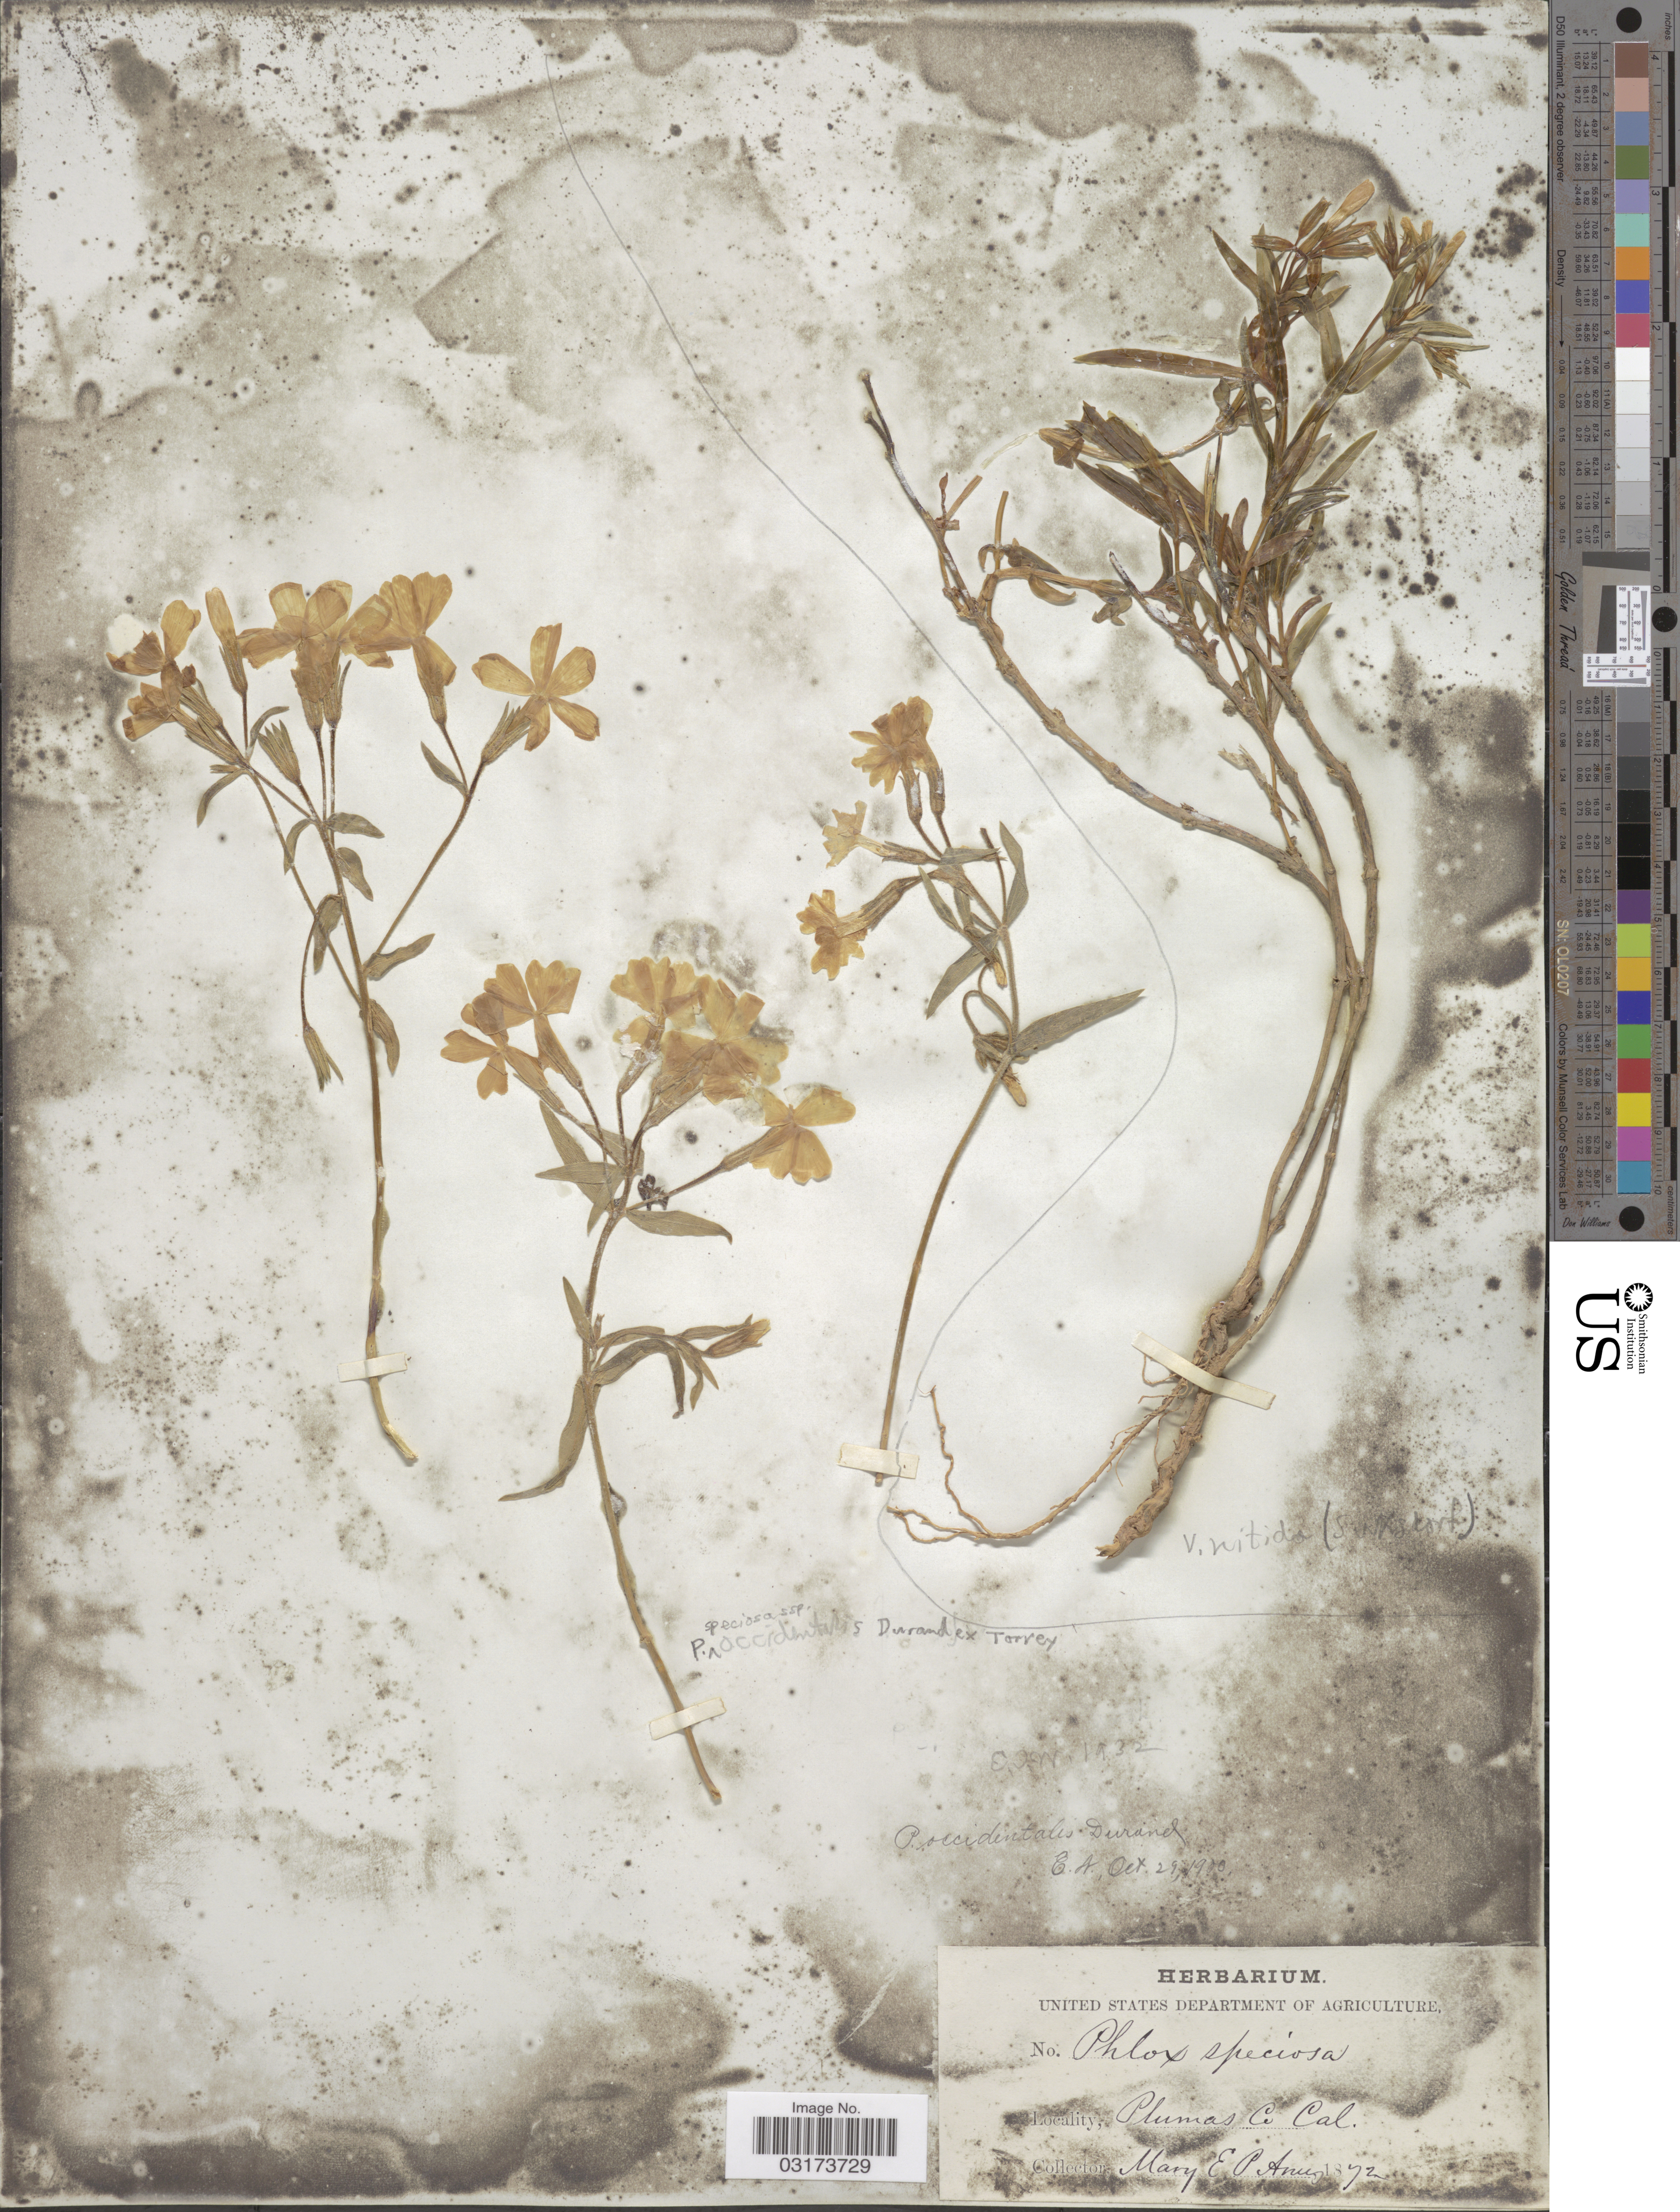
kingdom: Plantae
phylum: Tracheophyta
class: Magnoliopsida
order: Ericales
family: Polemoniaceae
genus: Phlox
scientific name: Phlox speciosa subsp. occidentalis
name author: (Durand ex Torr.) Wherry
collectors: M. E. P. Ames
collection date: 1872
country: United States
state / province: California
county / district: Plumas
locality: Plumas Co.